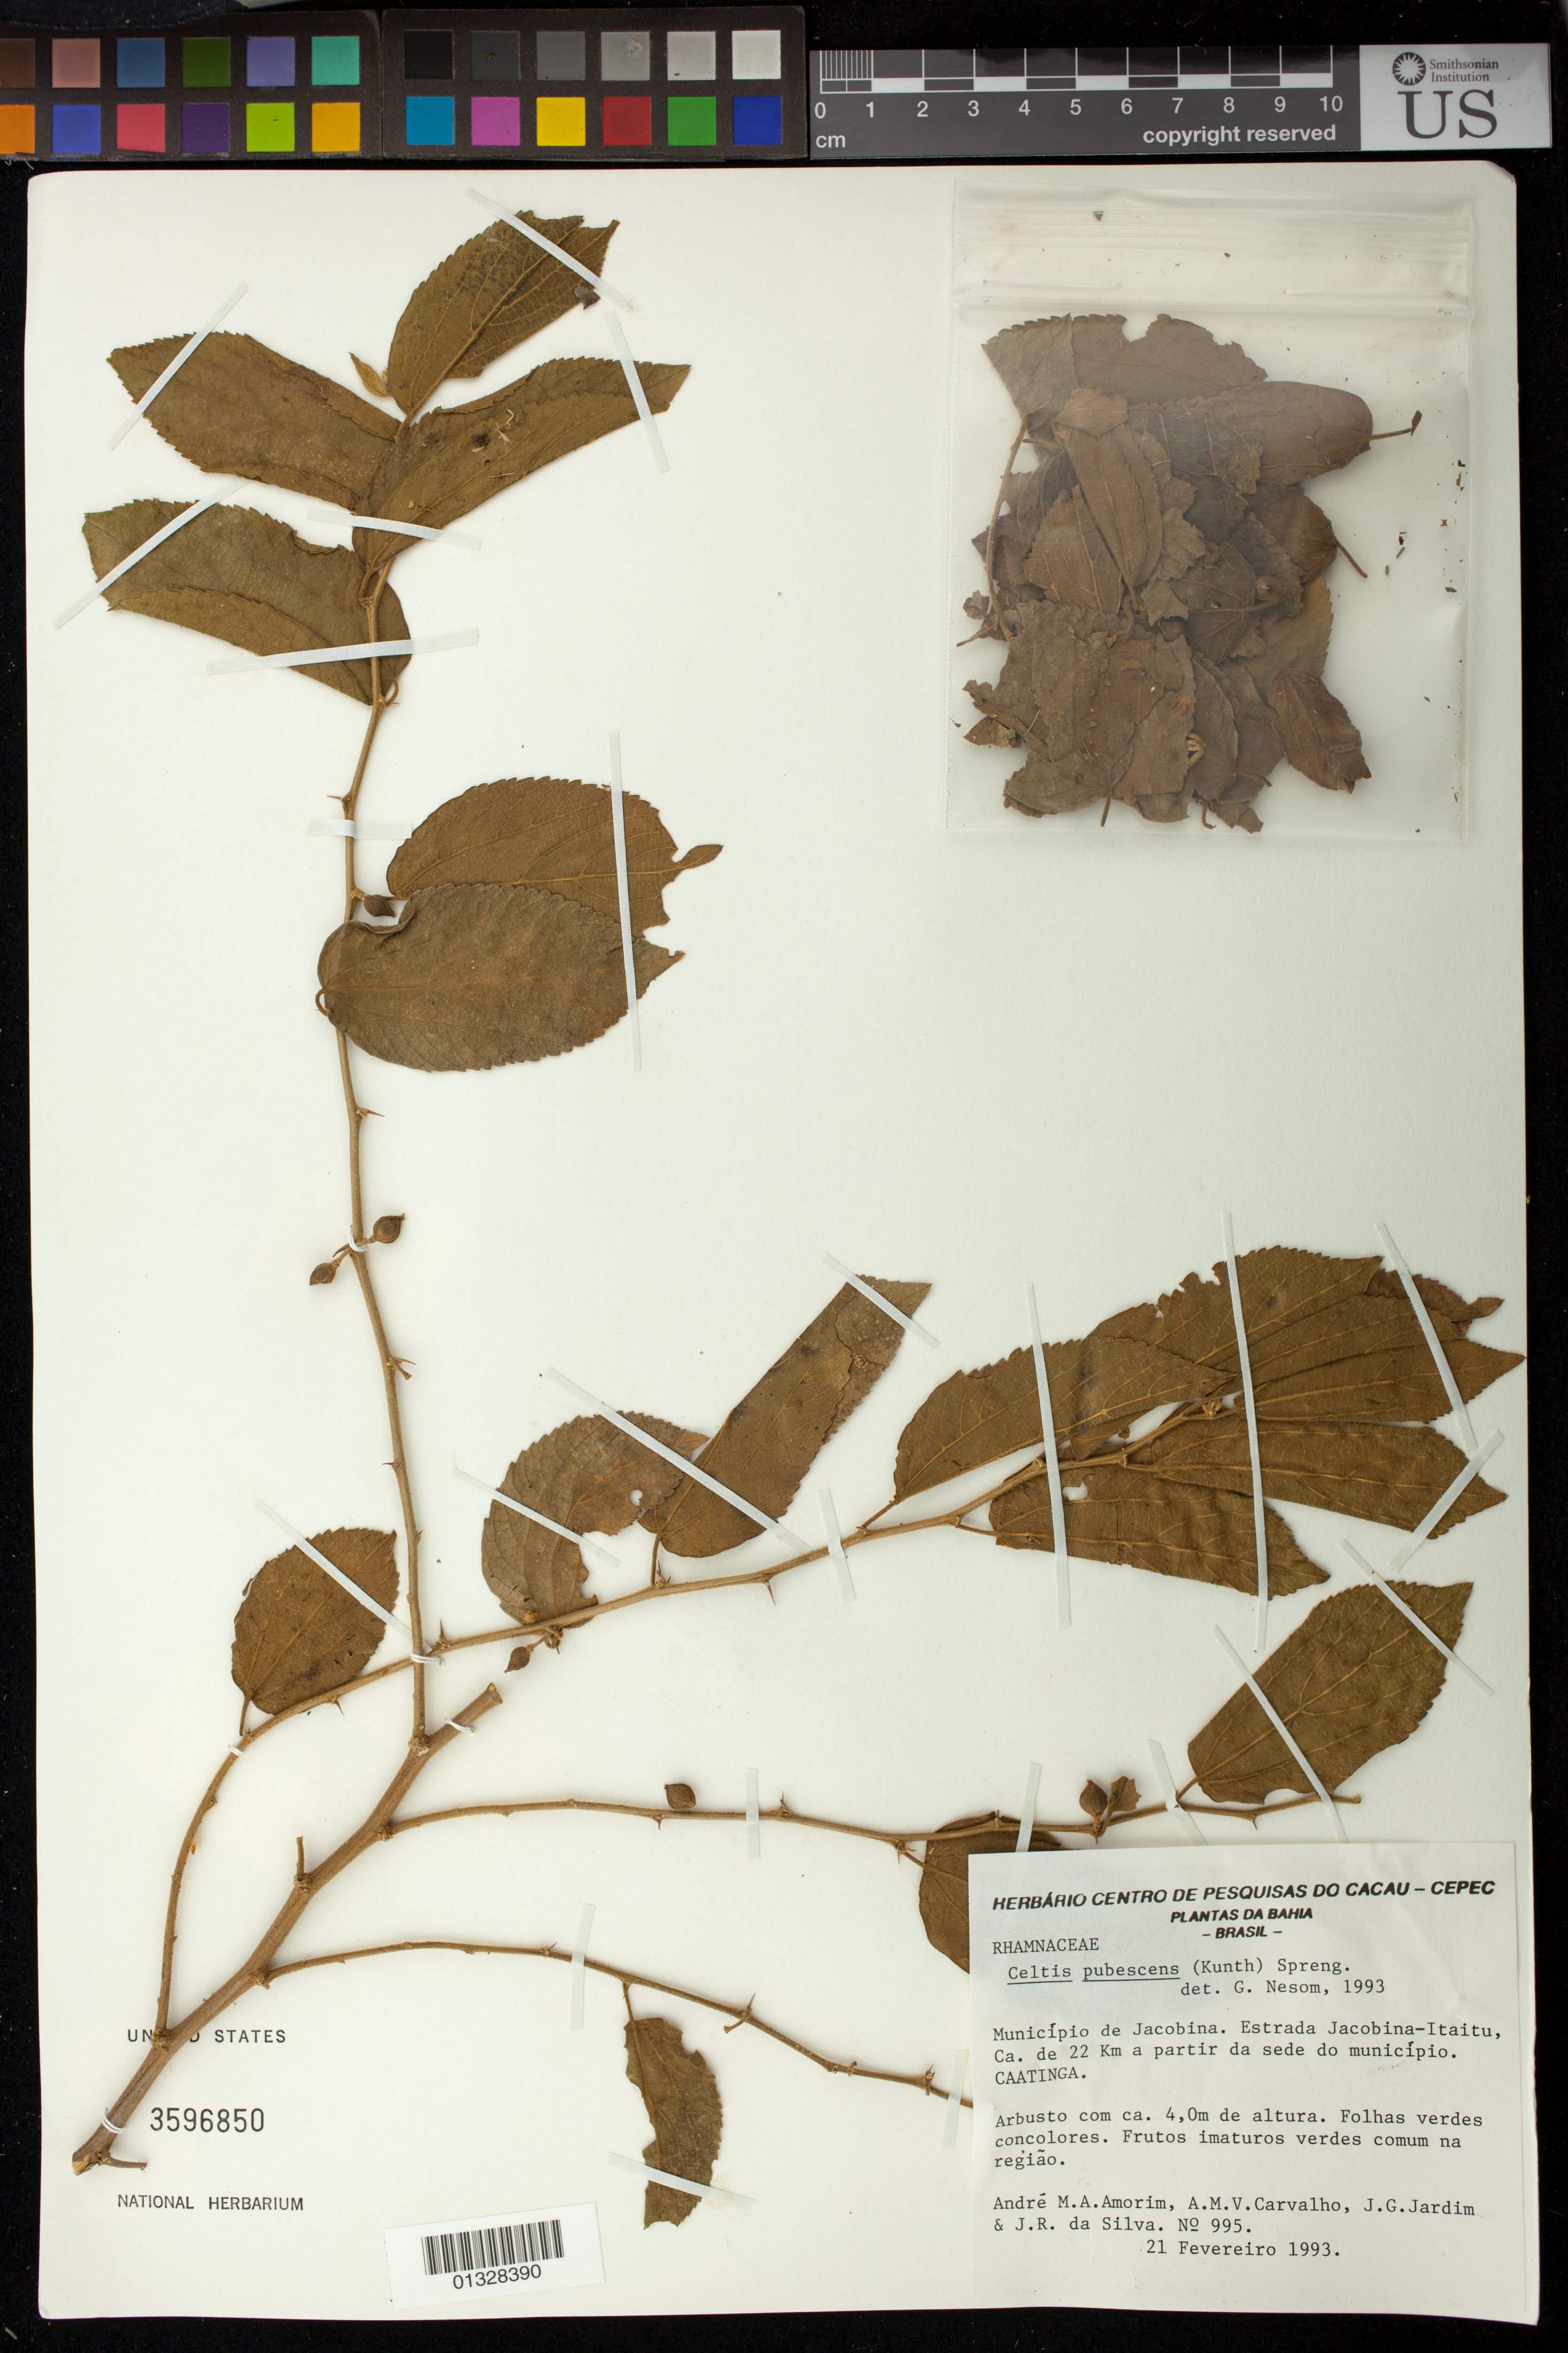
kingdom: Plantae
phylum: Tracheophyta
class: Magnoliopsida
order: Rosales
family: Cannabaceae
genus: Celtis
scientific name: Celtis pubescens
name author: (Kunth) Spreng.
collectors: A. M. Amorim, A. M. Carvalho, J. G. Járdim & J. R. Silva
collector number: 995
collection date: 1993-02-21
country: Brazil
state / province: Bahia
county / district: Jacobina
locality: Estrada jacobina-Itaitu, Ca. de 22 Km a partir da sede do município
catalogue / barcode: US 3596850